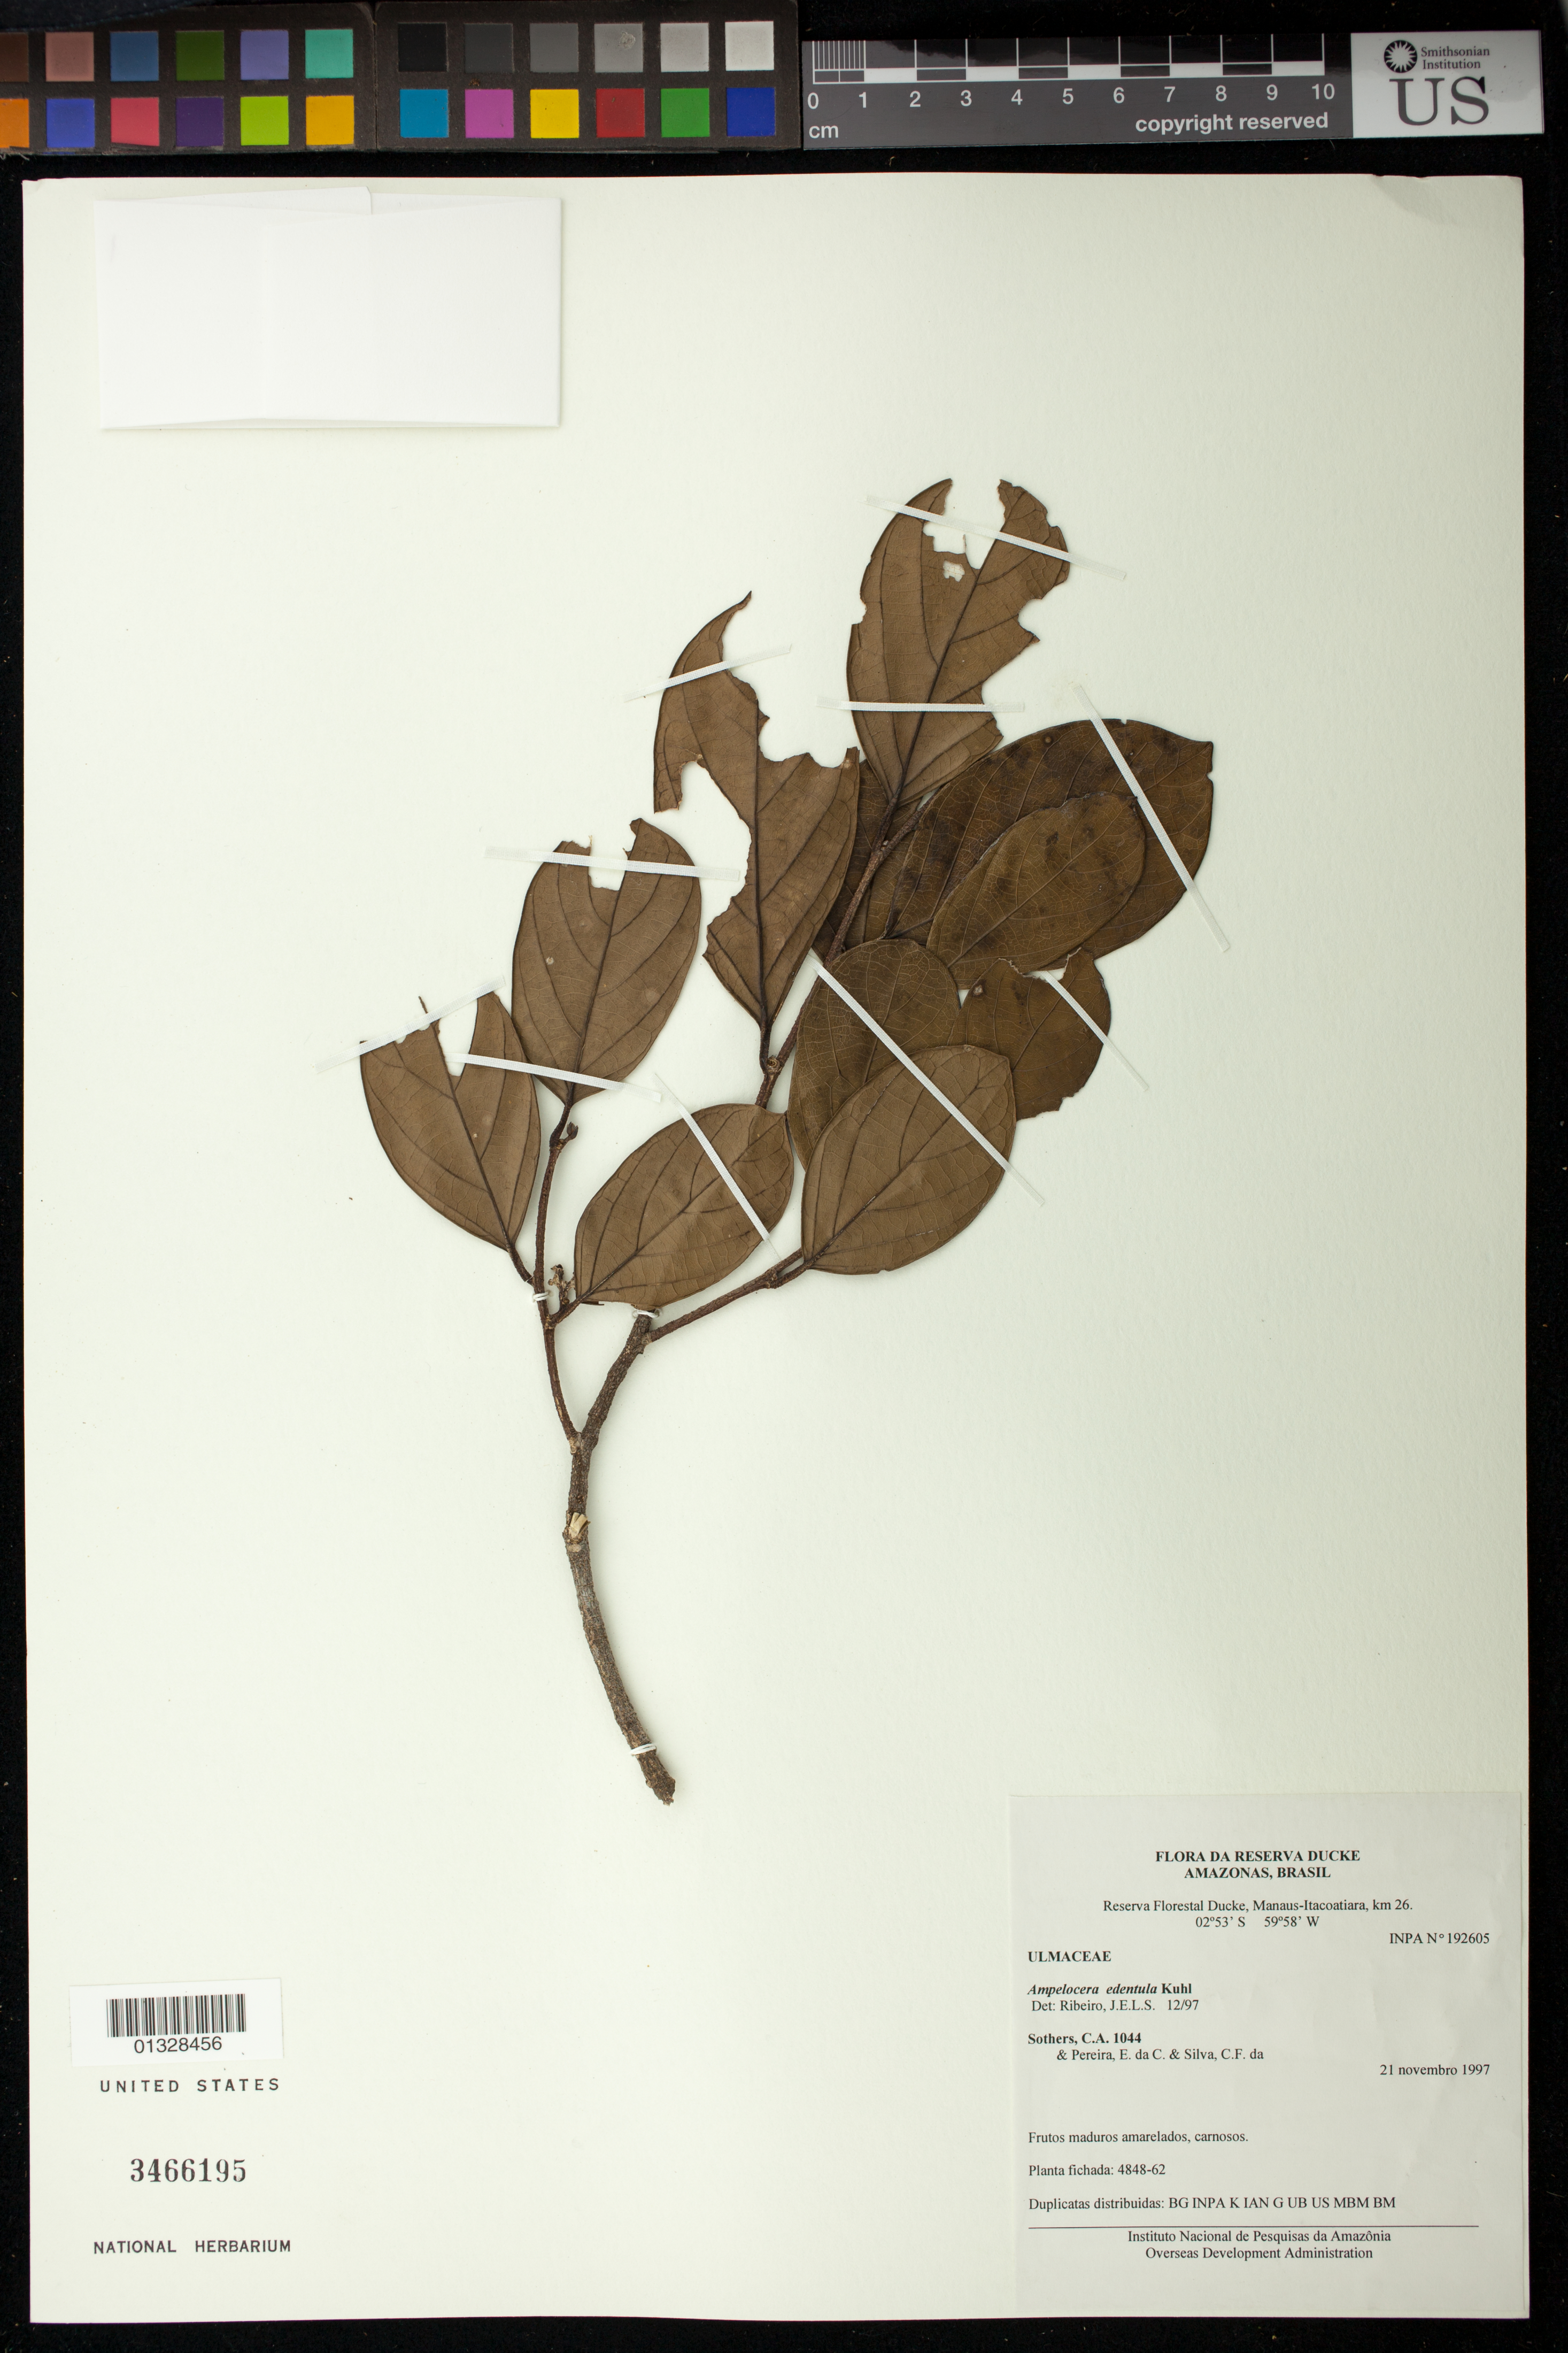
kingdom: Plantae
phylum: Tracheophyta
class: Magnoliopsida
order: Rosales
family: Cannabaceae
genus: Ampelocera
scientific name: Ampelocera edentula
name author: Kuhlm.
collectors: C. Sothers, E. C. Pereira & C. F. Silva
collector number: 1044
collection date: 1997-11-21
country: Brazil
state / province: Amazonas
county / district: Manaus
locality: Reserva Florestal Ducke, Manaus-Itacoatiara, Km 26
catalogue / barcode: US 3466195